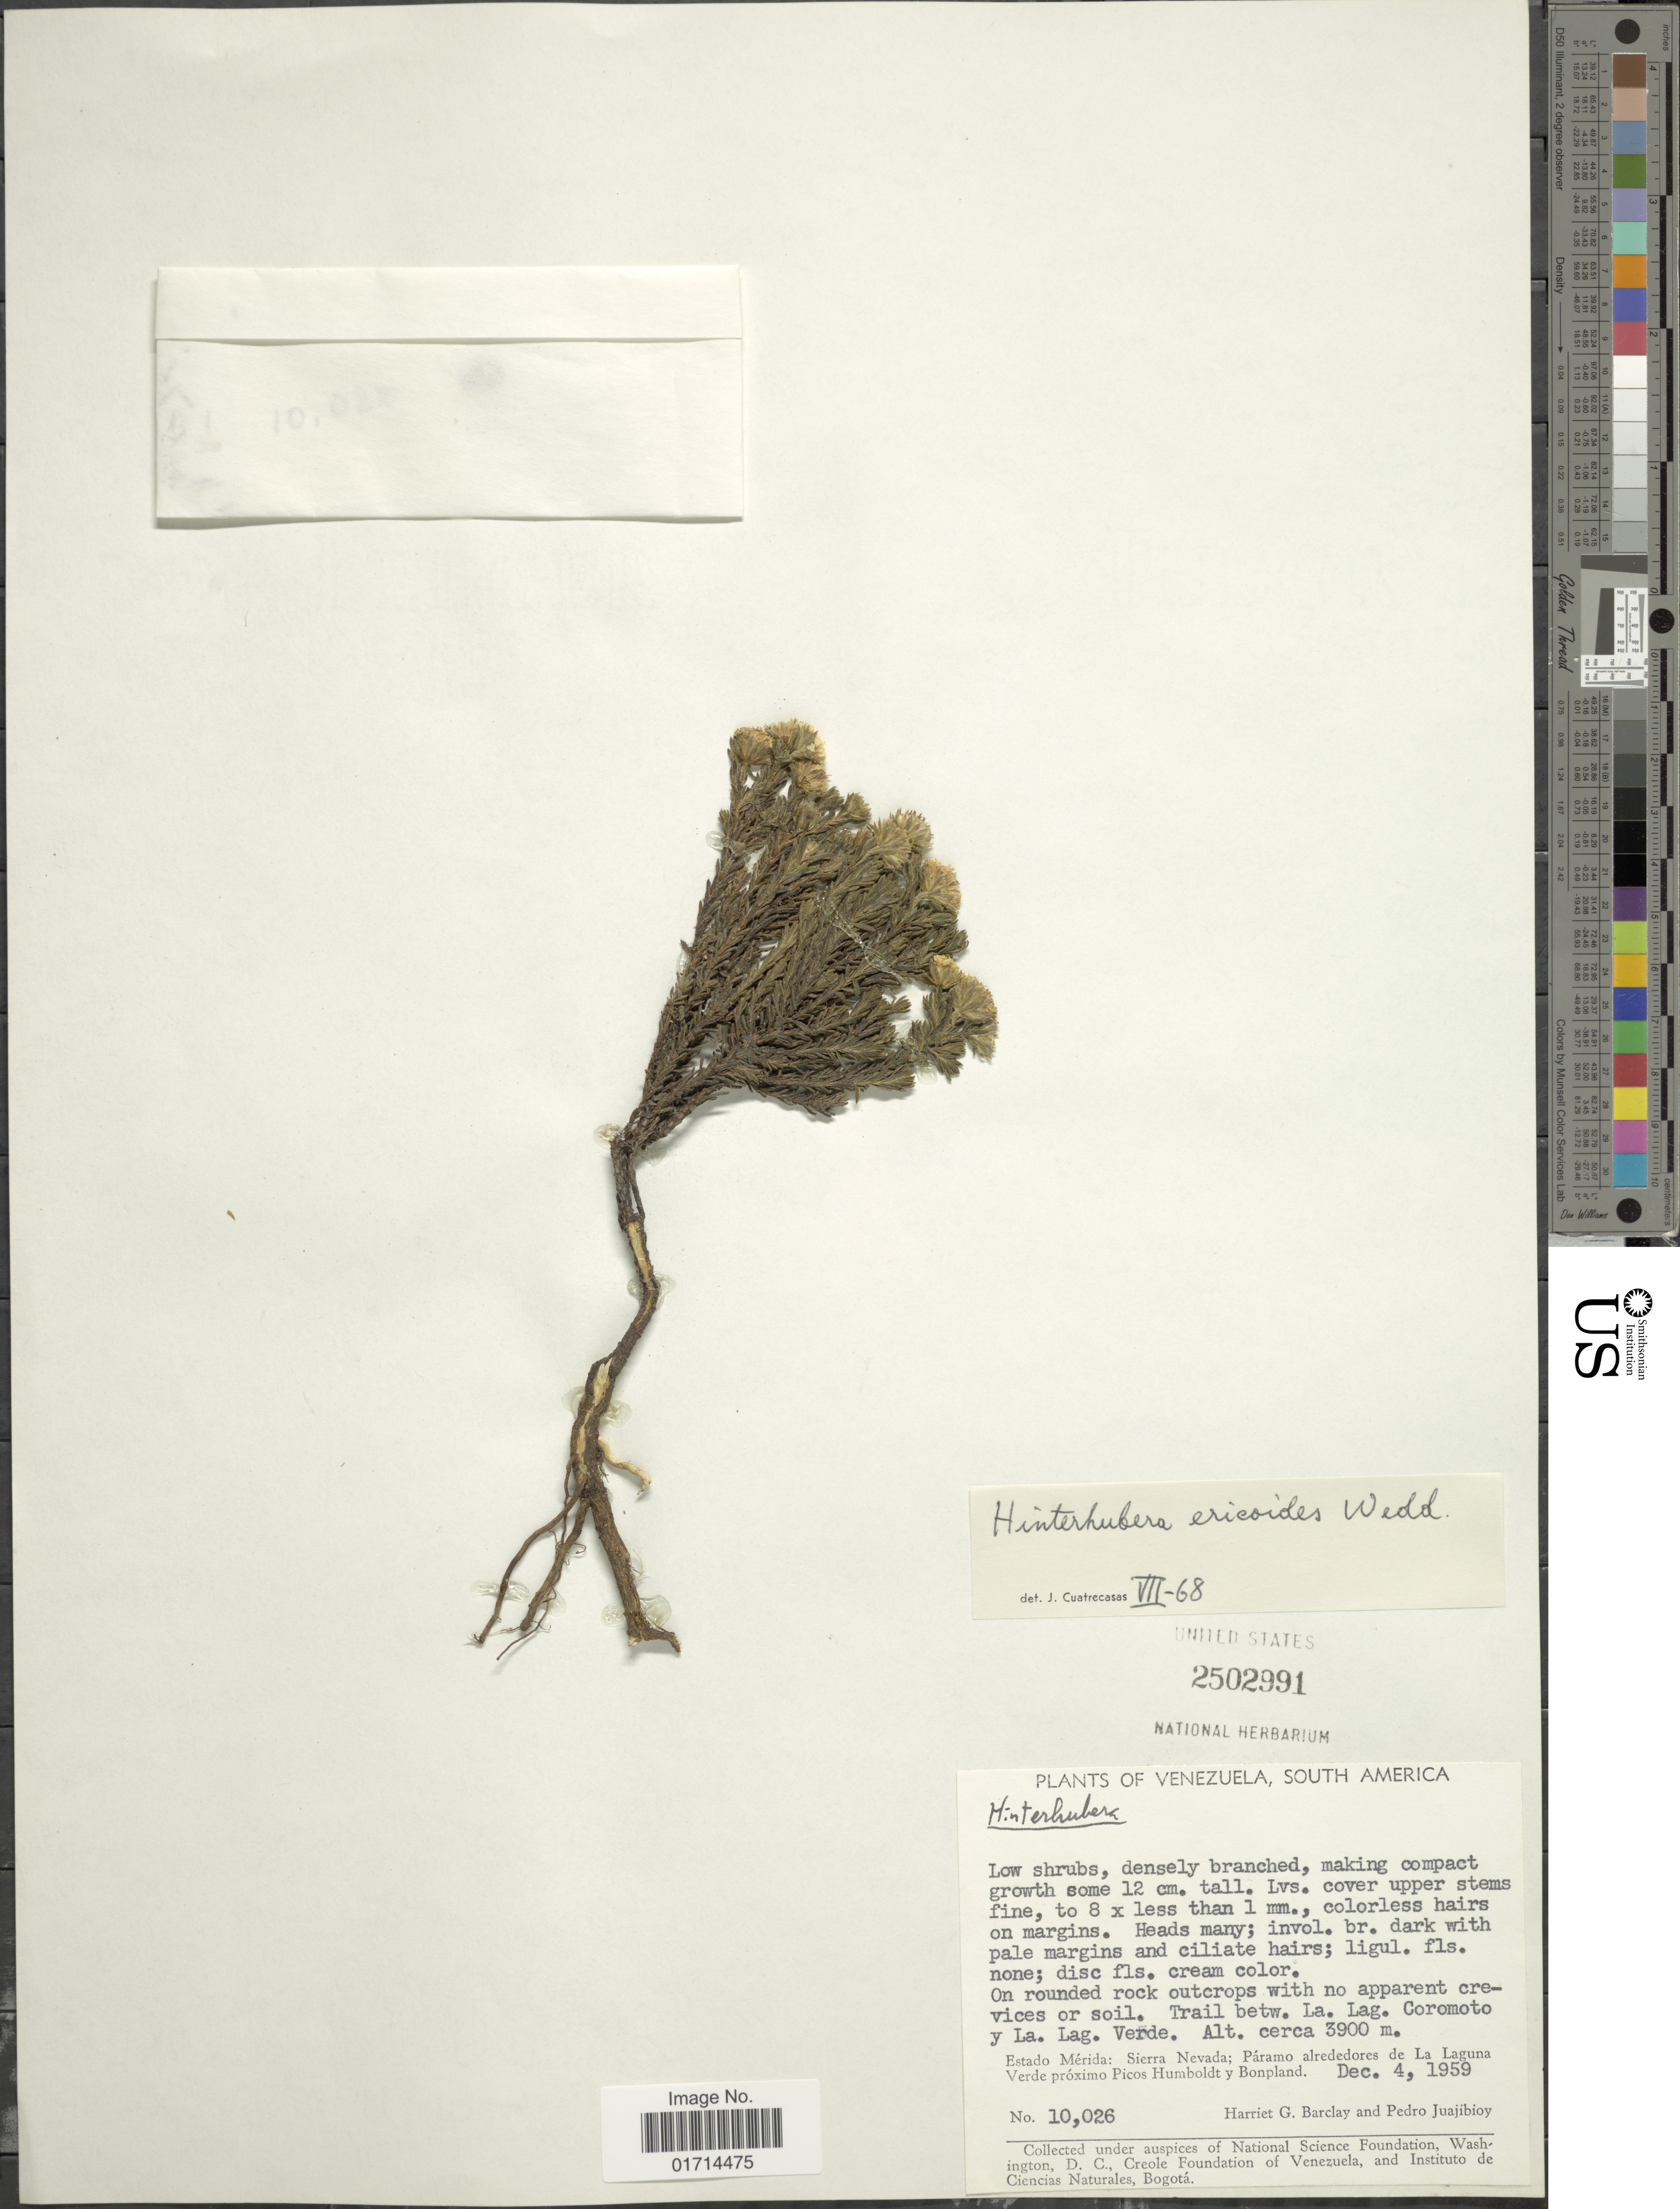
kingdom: Plantae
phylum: Tracheophyta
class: Magnoliopsida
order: Asterales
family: Asteraceae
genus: Hinterhubera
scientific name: Hinterhubera ericoides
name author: Wedd.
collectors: H. G. Barclay & P. Juajibioy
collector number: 10026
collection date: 1959-12-04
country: Venezuela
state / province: Mérida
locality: Sierra Nevada: Paramo alrededores de La Laguna Verde proximo Picos Humboldt y Bonpland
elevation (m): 3900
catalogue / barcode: US 2502991